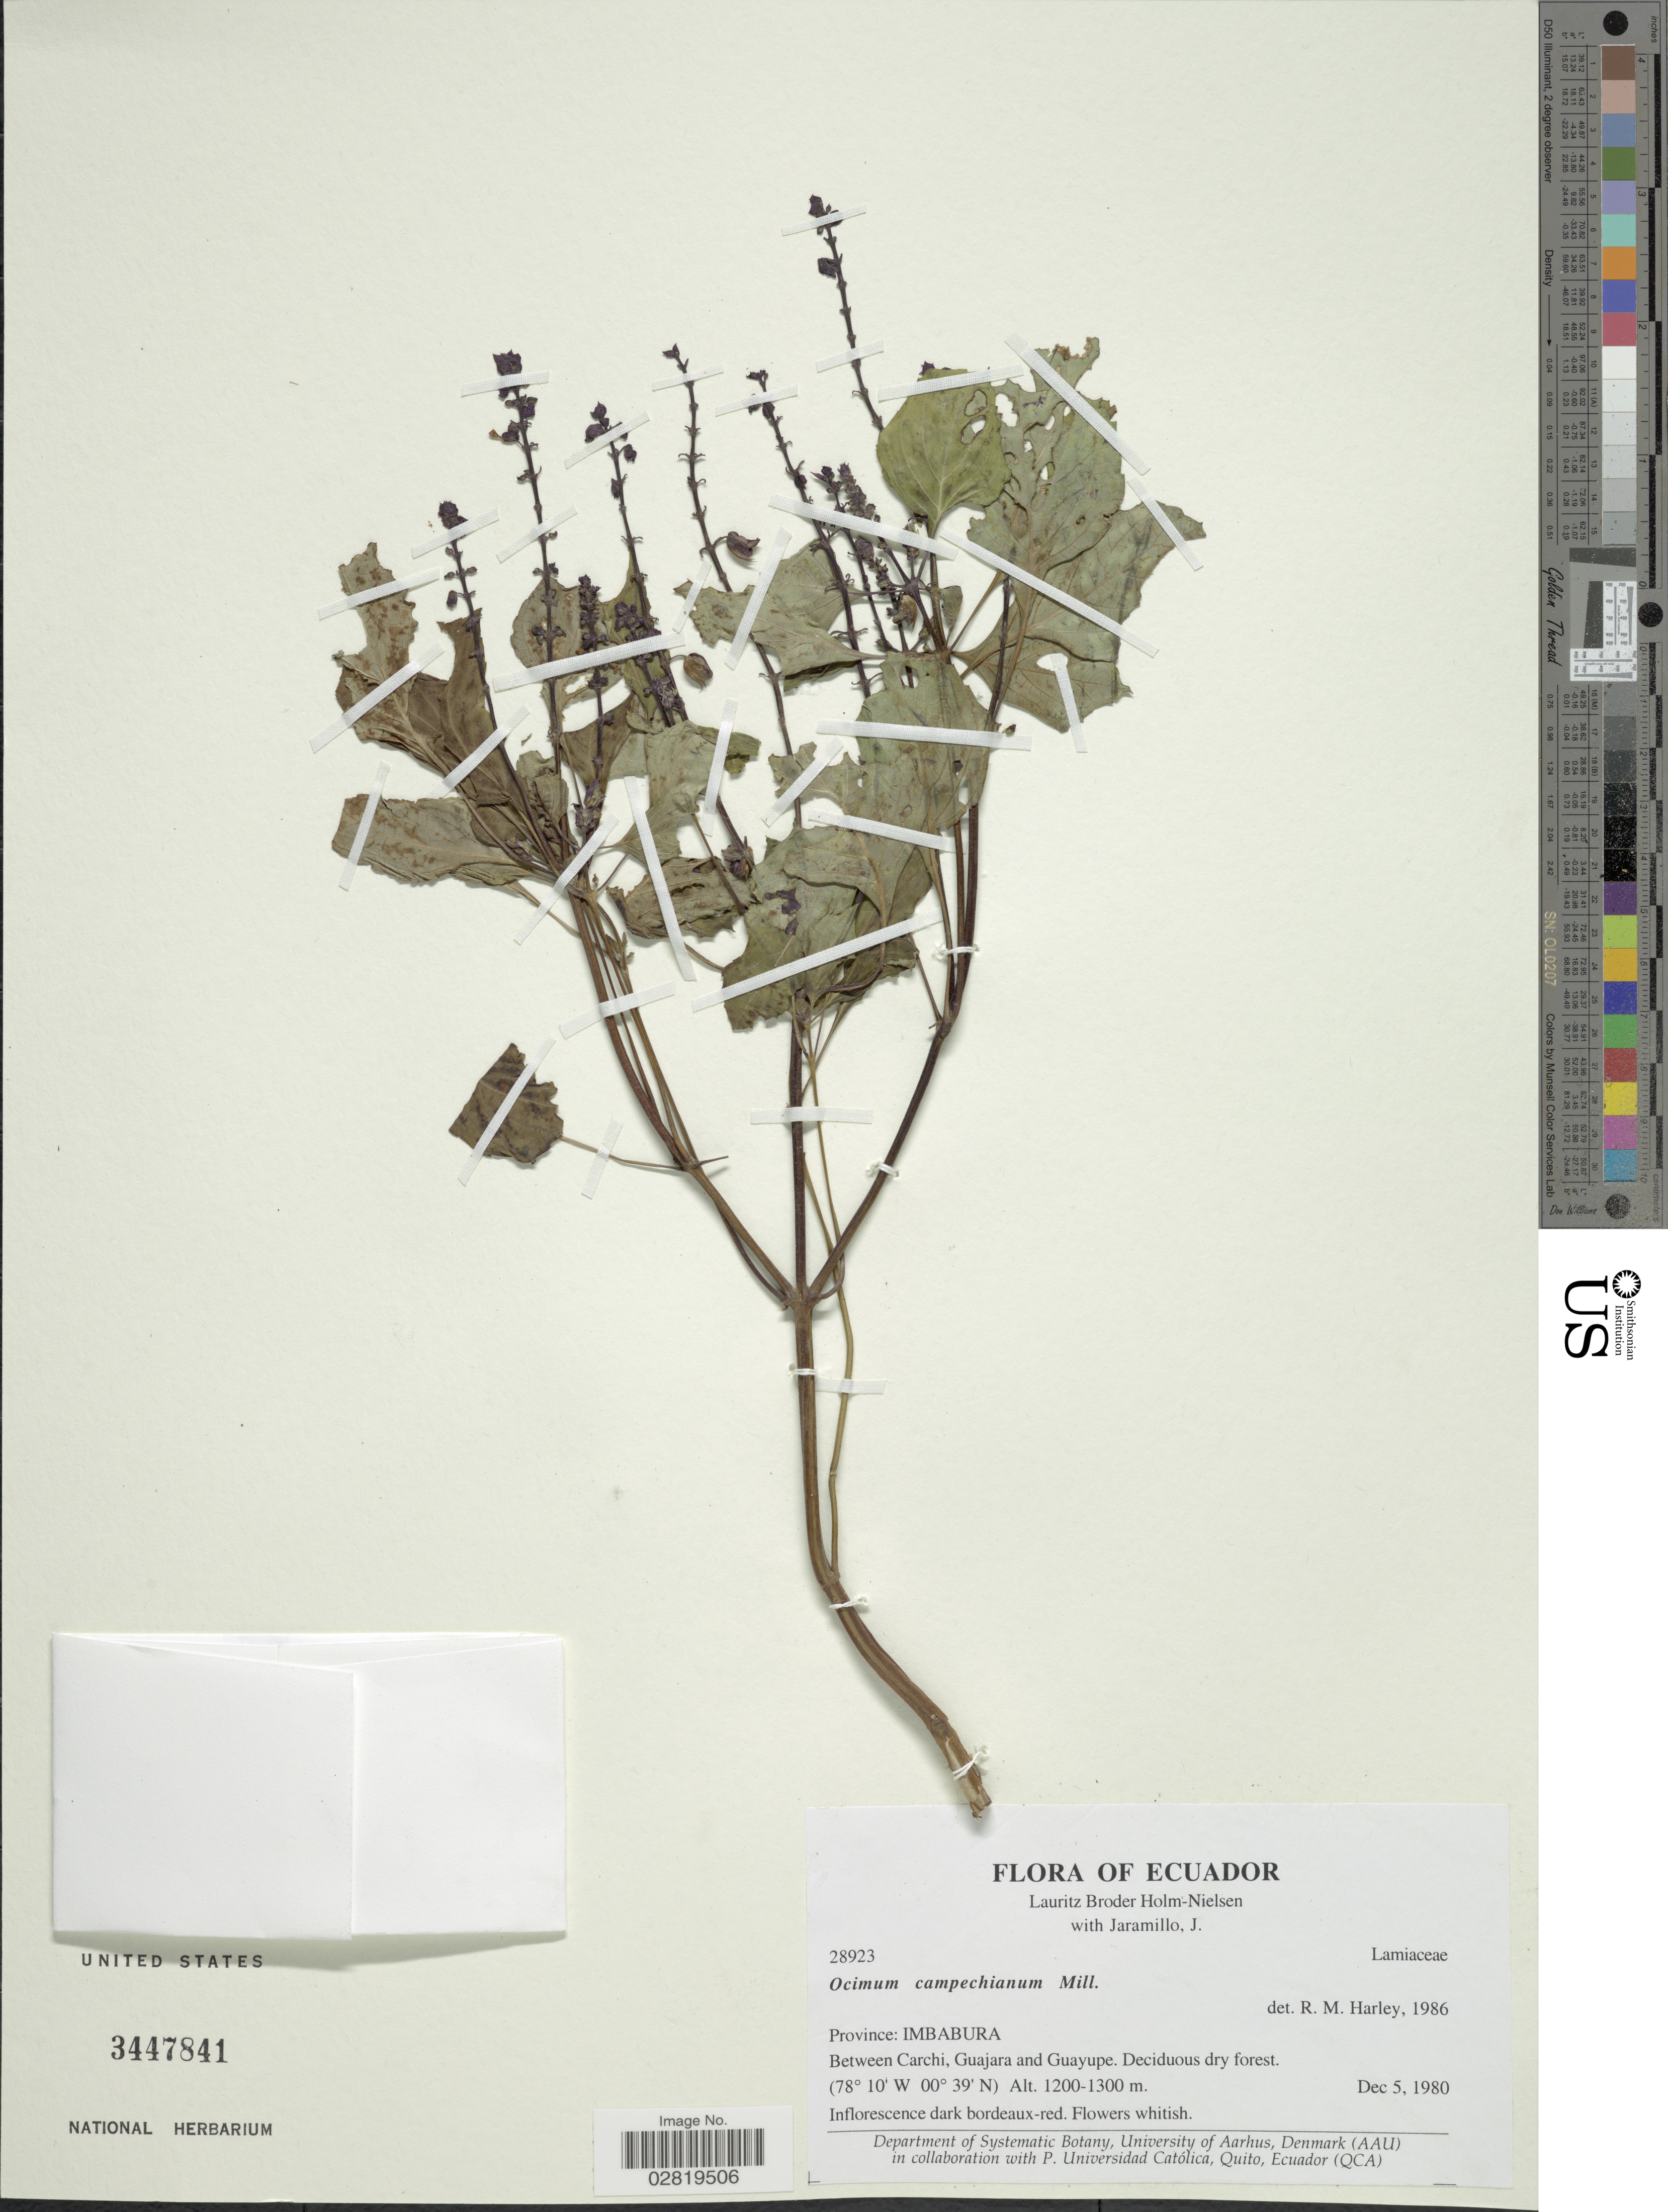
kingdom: Plantae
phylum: Tracheophyta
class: Magnoliopsida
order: Lamiales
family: Lamiaceae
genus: Ocimum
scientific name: Ocimum campechianum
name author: Mill.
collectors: L. B. Holm-Nielsen & J. Jaramillo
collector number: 28923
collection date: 1980-12-05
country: Ecuador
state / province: Imbabura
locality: Province: Imbabura, Between Carchi, Guajara and Guayupe.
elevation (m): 1200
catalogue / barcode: US 3447841